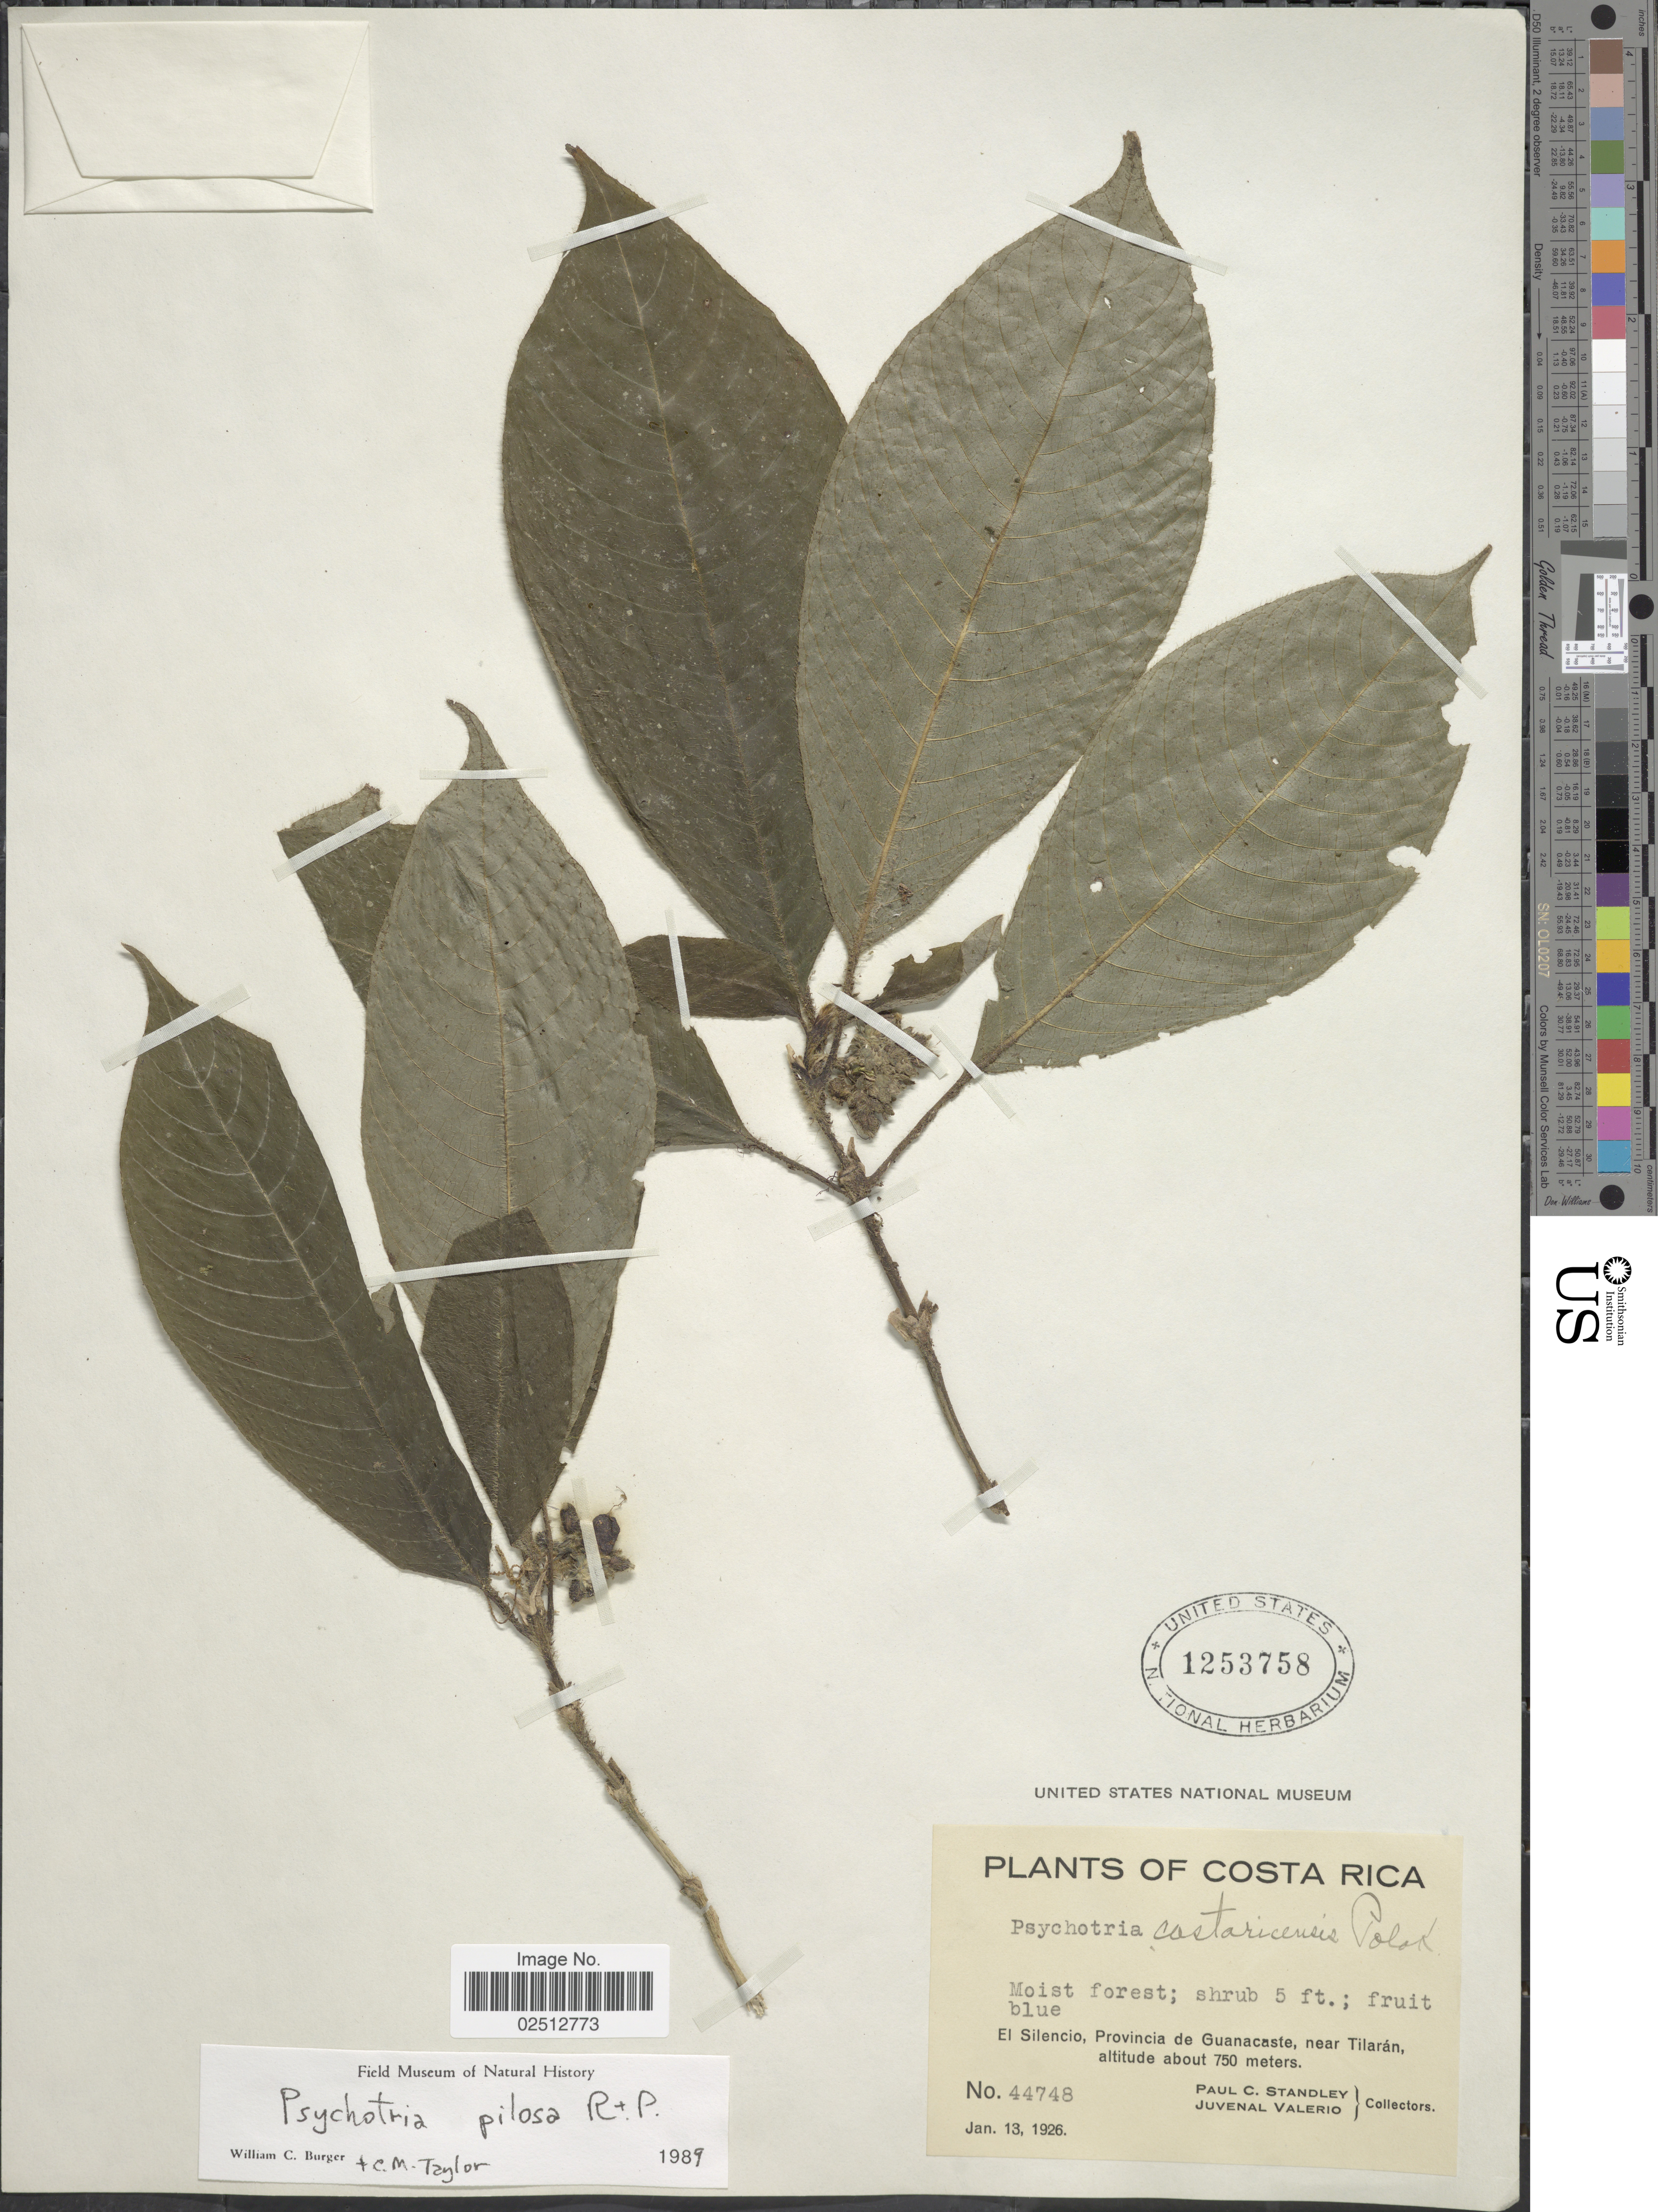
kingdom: Plantae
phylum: Tracheophyta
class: Magnoliopsida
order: Gentianales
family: Rubiaceae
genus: Psychotria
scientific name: Psychotria pilosa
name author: Ruiz & Pav.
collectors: P. C. Standley & J. Valerio R.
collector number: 44748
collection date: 1926-01-13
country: Costa Rica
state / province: Guanacaste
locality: El Silencio, Provincia de Guanacaste, near Tilaran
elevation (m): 750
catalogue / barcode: US 1253758